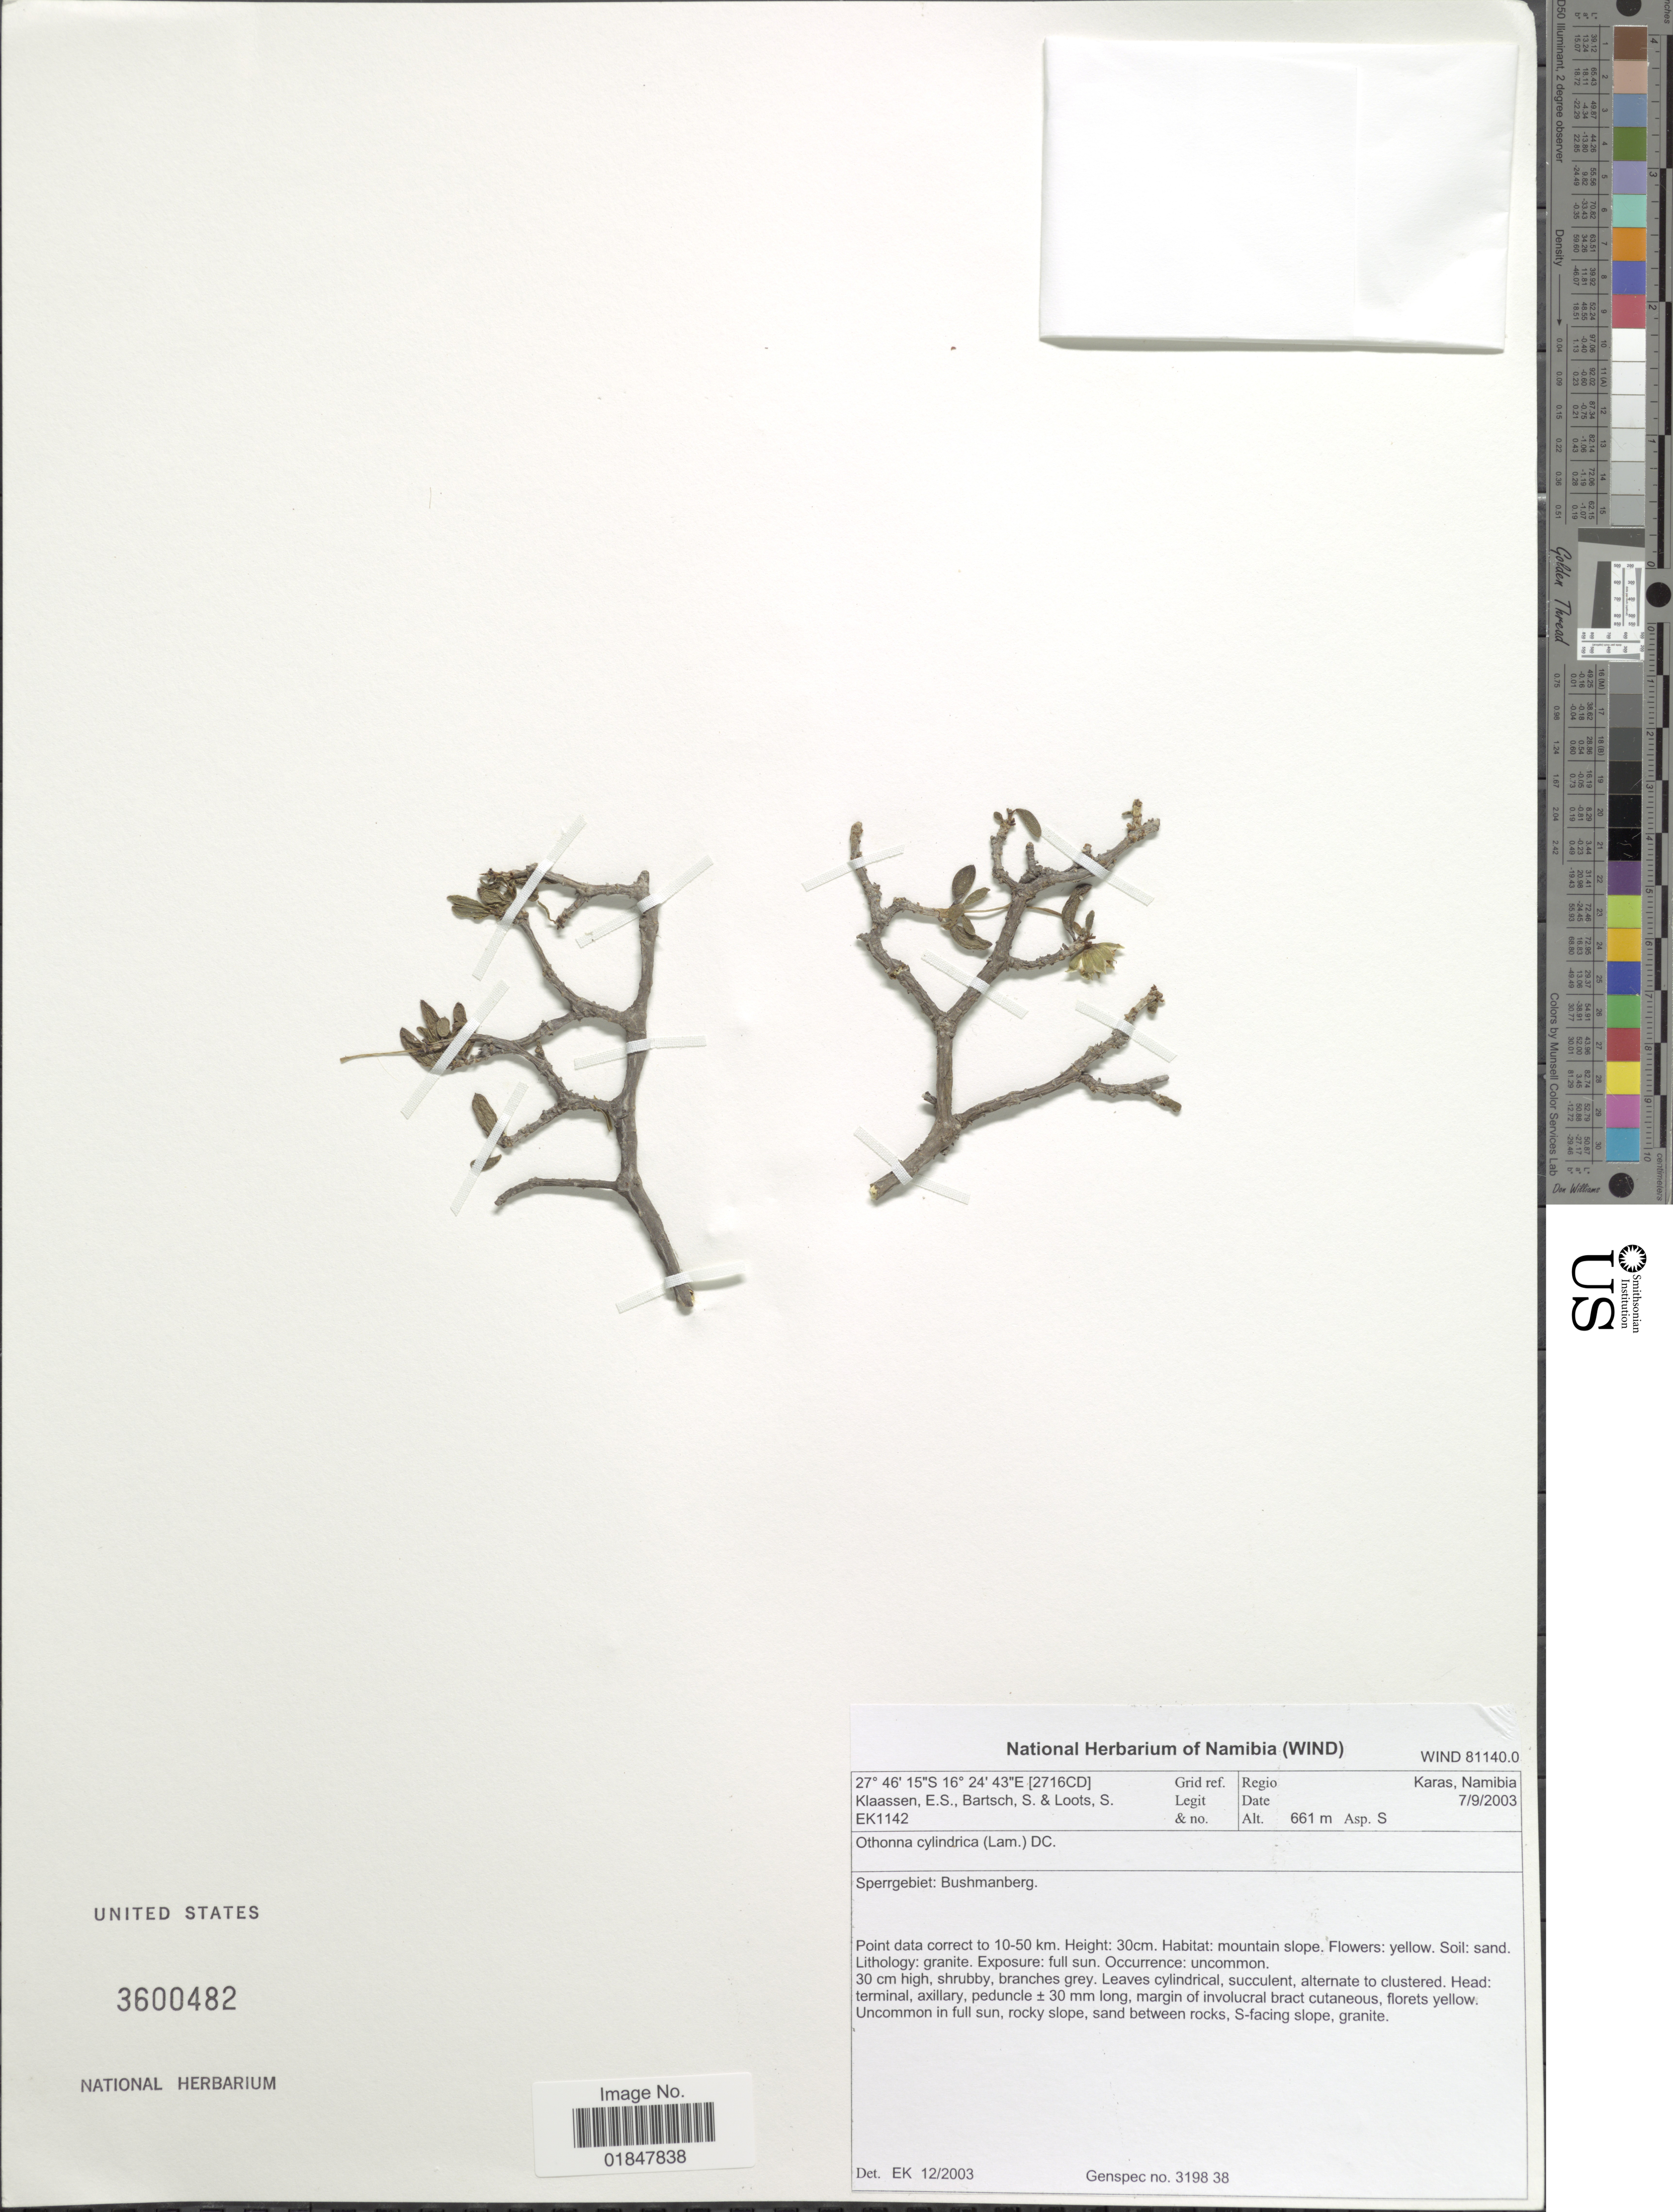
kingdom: Plantae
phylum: Tracheophyta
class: Magnoliopsida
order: Asterales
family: Asteraceae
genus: Othonna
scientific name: Othonna cylindrica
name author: (Lam.) DC.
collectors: E. S. Klaassen, S. Bartsch & S. Loots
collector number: EK1142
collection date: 2003-09-07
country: Namibia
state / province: Karas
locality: Sperrgebiet: Bushmanberg (2716CD)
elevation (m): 661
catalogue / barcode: US 3600482